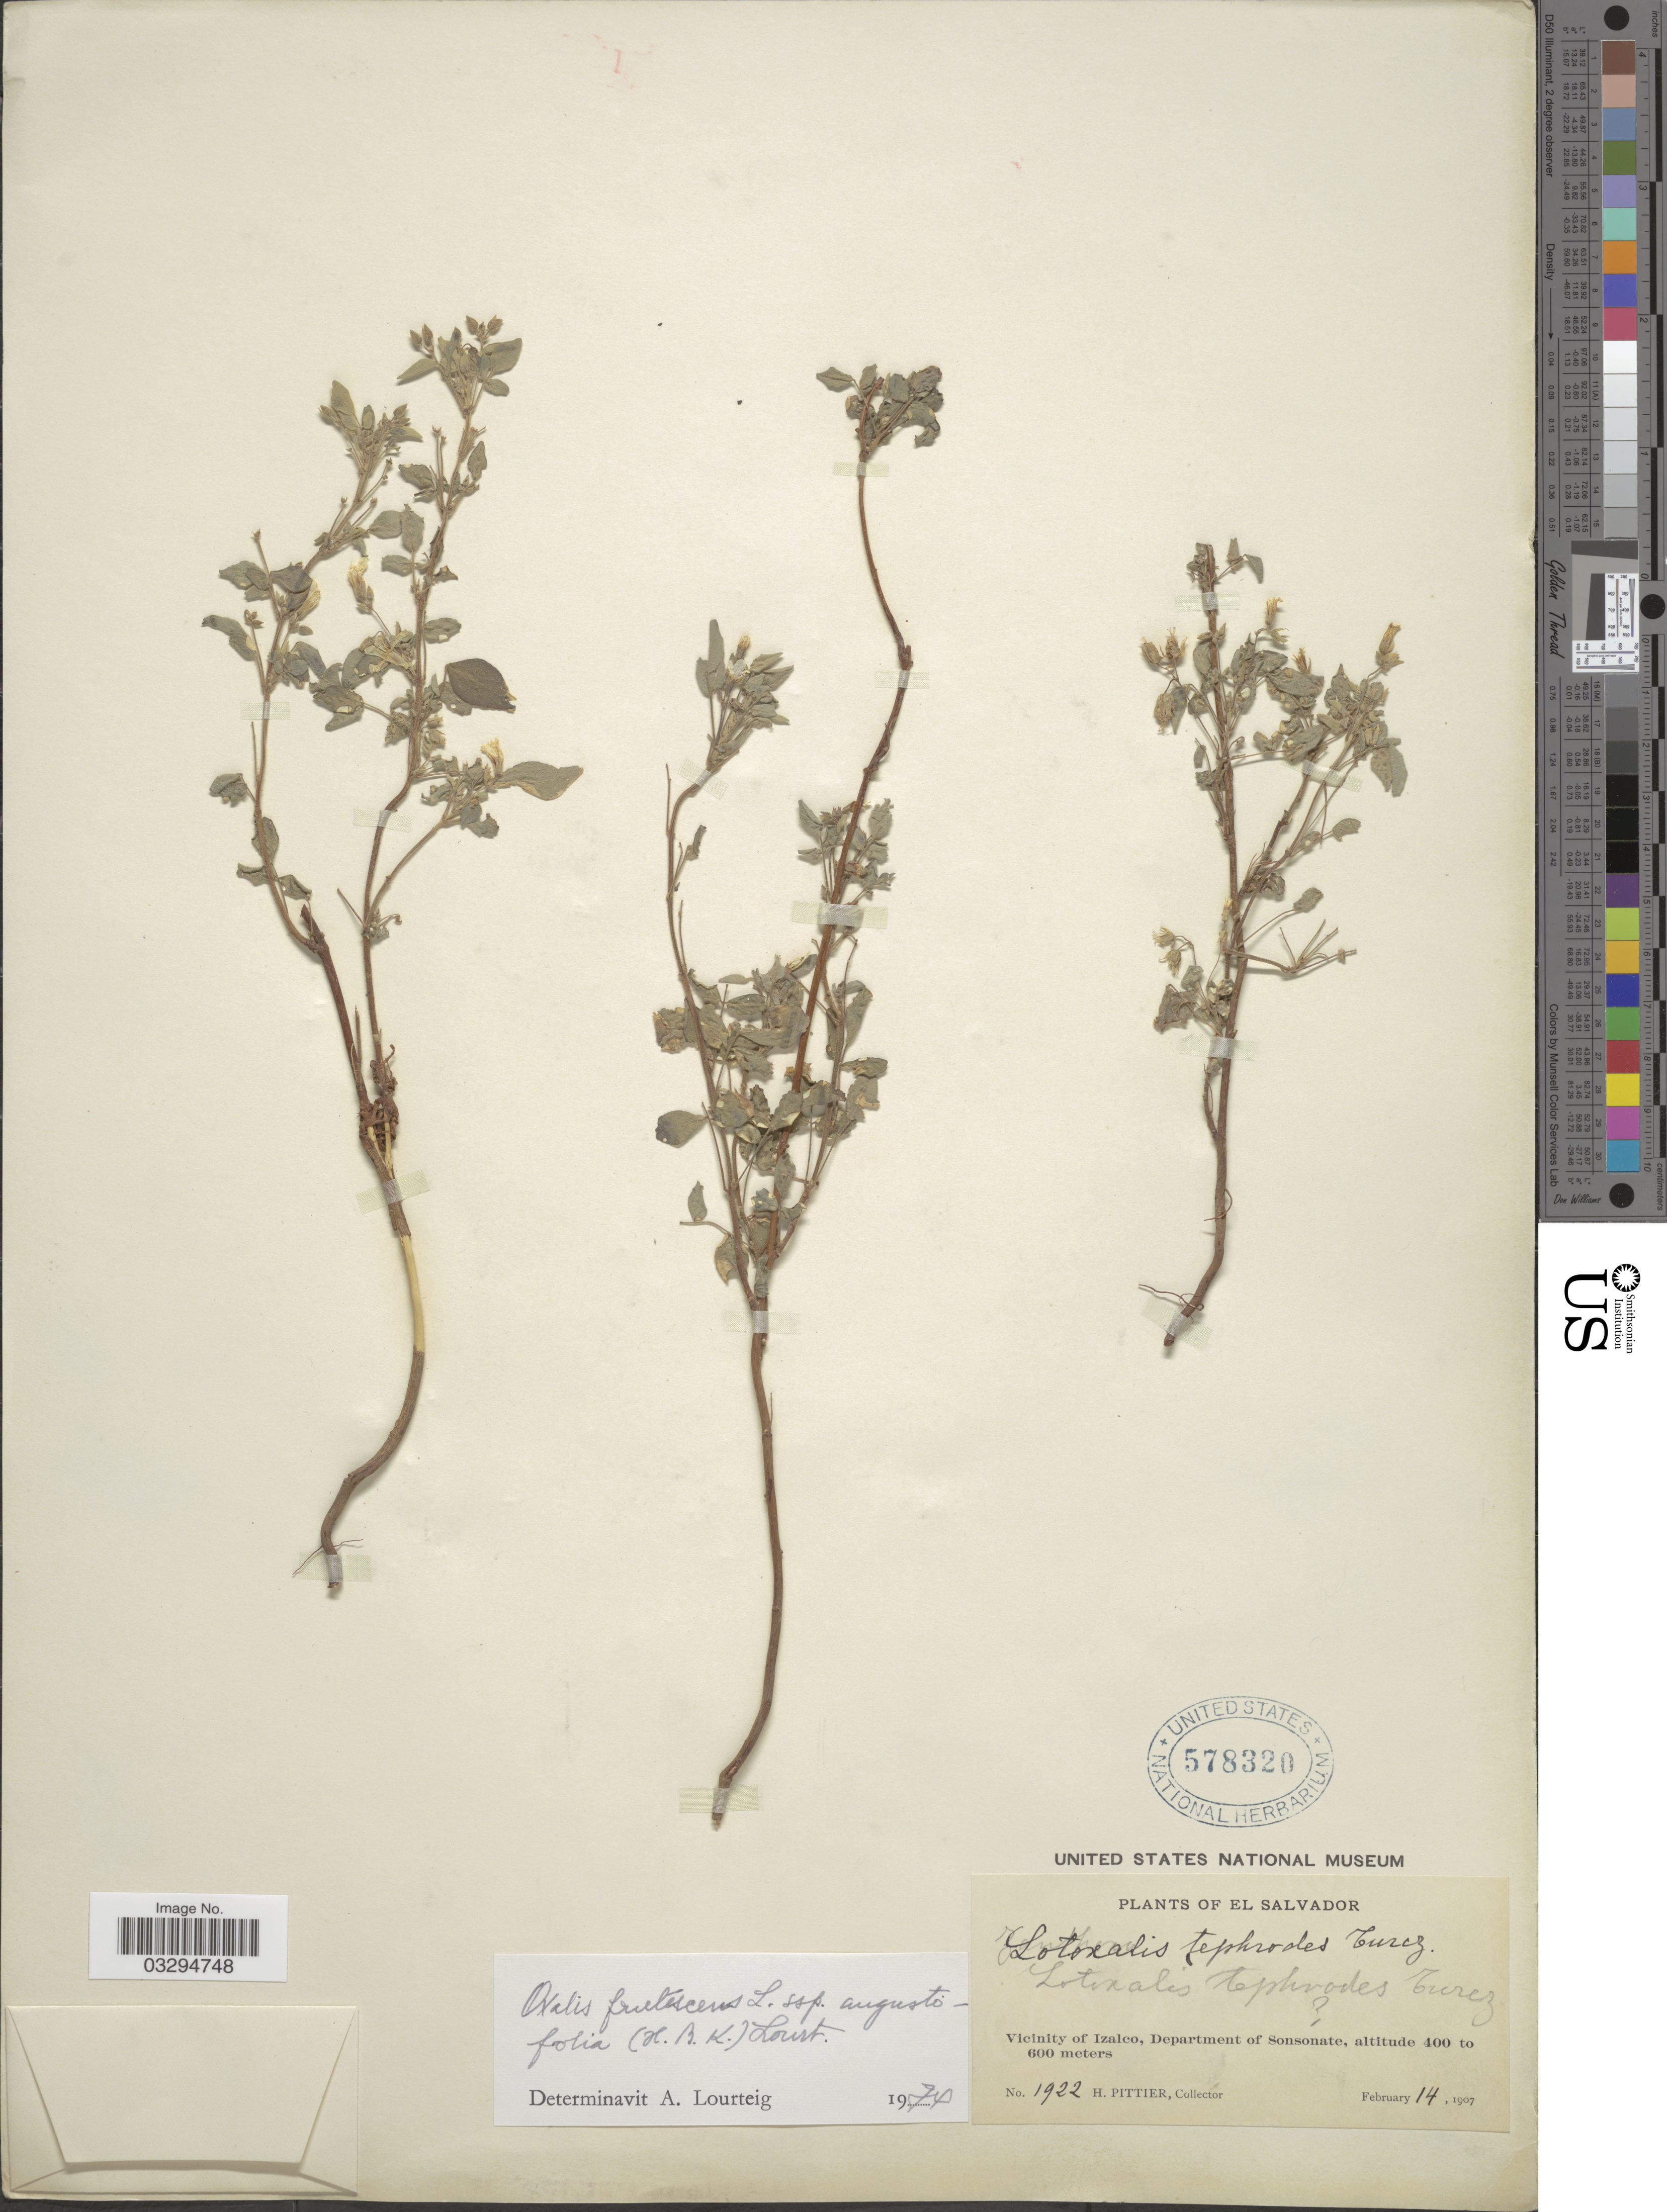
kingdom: Plantae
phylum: Tracheophyta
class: Magnoliopsida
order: Oxalidales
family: Oxalidaceae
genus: Oxalis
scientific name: Oxalis frutescens subsp. angustifolia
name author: (Kunth) Lourteig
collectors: H. F. Pittier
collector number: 1922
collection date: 1907-02-14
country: El Salvador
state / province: Sonsonate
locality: Vicinity of Izalco, Department of Sonsonate.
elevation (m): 400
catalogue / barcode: US 578320